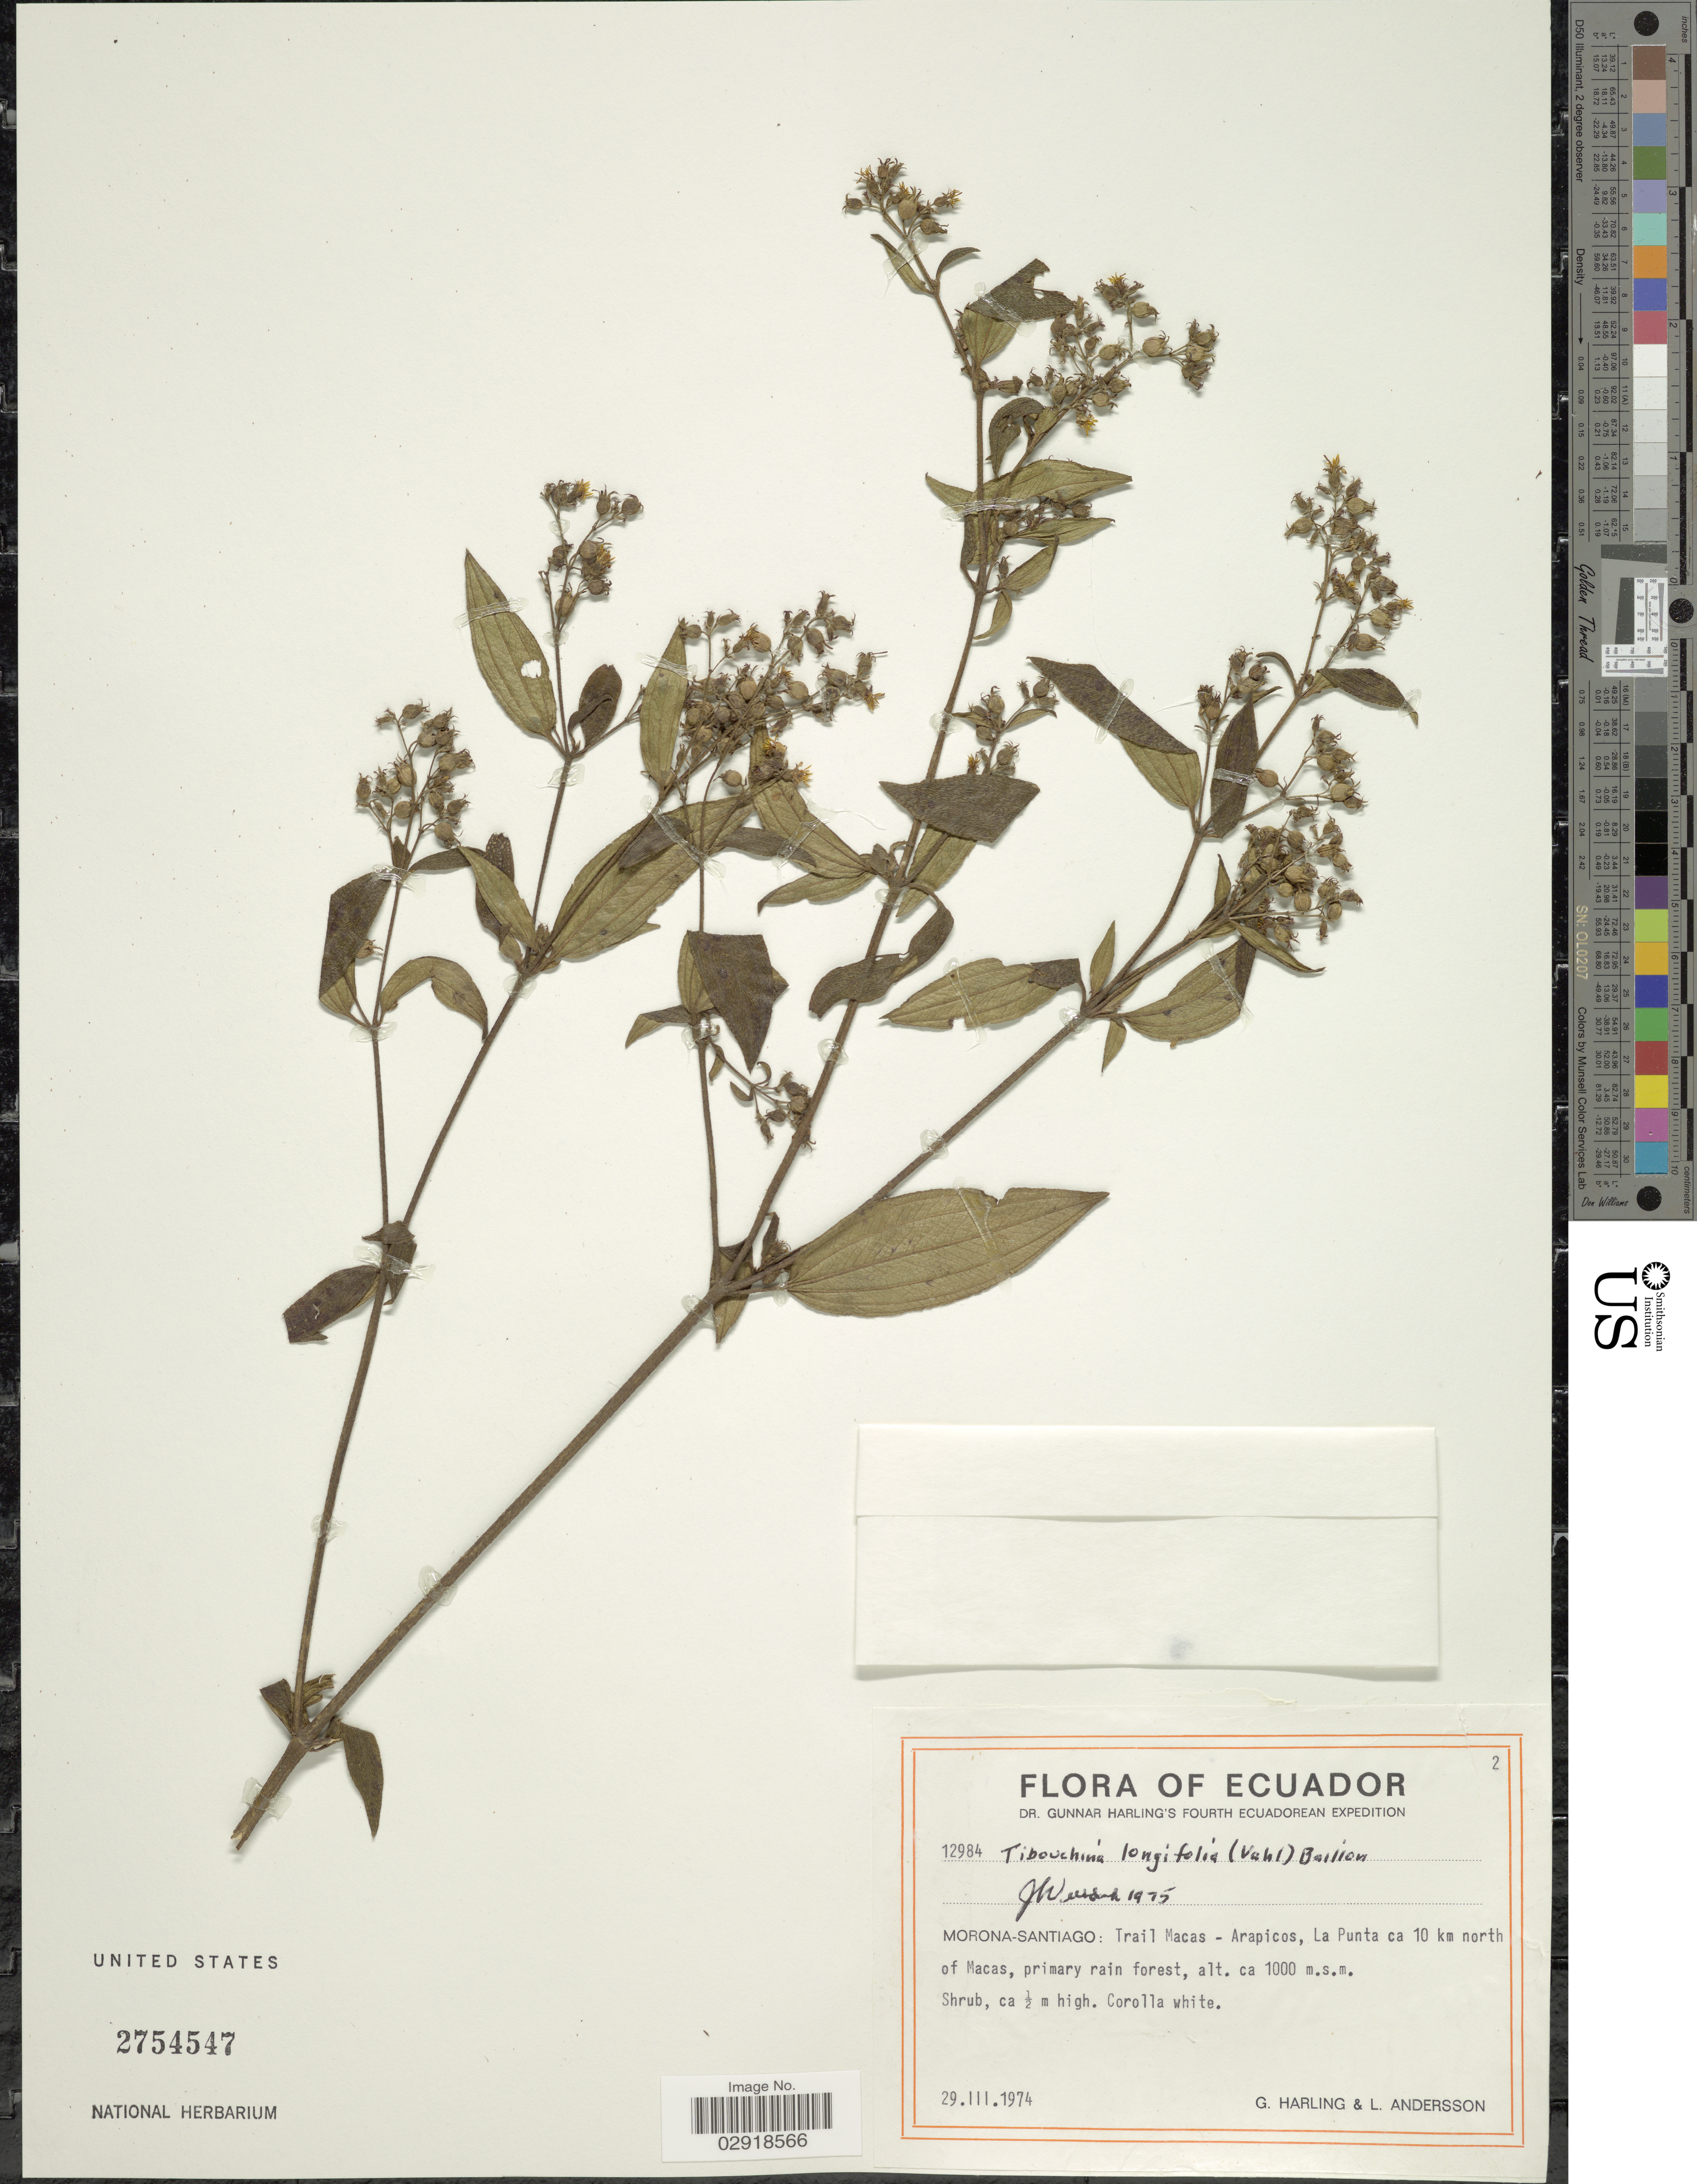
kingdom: Plantae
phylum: Tracheophyta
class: Magnoliopsida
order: Myrtales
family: Melastomataceae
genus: Chaetogastra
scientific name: Chaetogastra longifolia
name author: (Vahl) DC.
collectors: G. Harling & L. Andersson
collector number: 12984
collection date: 1974-03-29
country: Ecuador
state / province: Morona-Santiago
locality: Trail Macas - Arapicos, La Punta ca 10 km north of Macas, primary rain forest.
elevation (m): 1000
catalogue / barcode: US 2754547